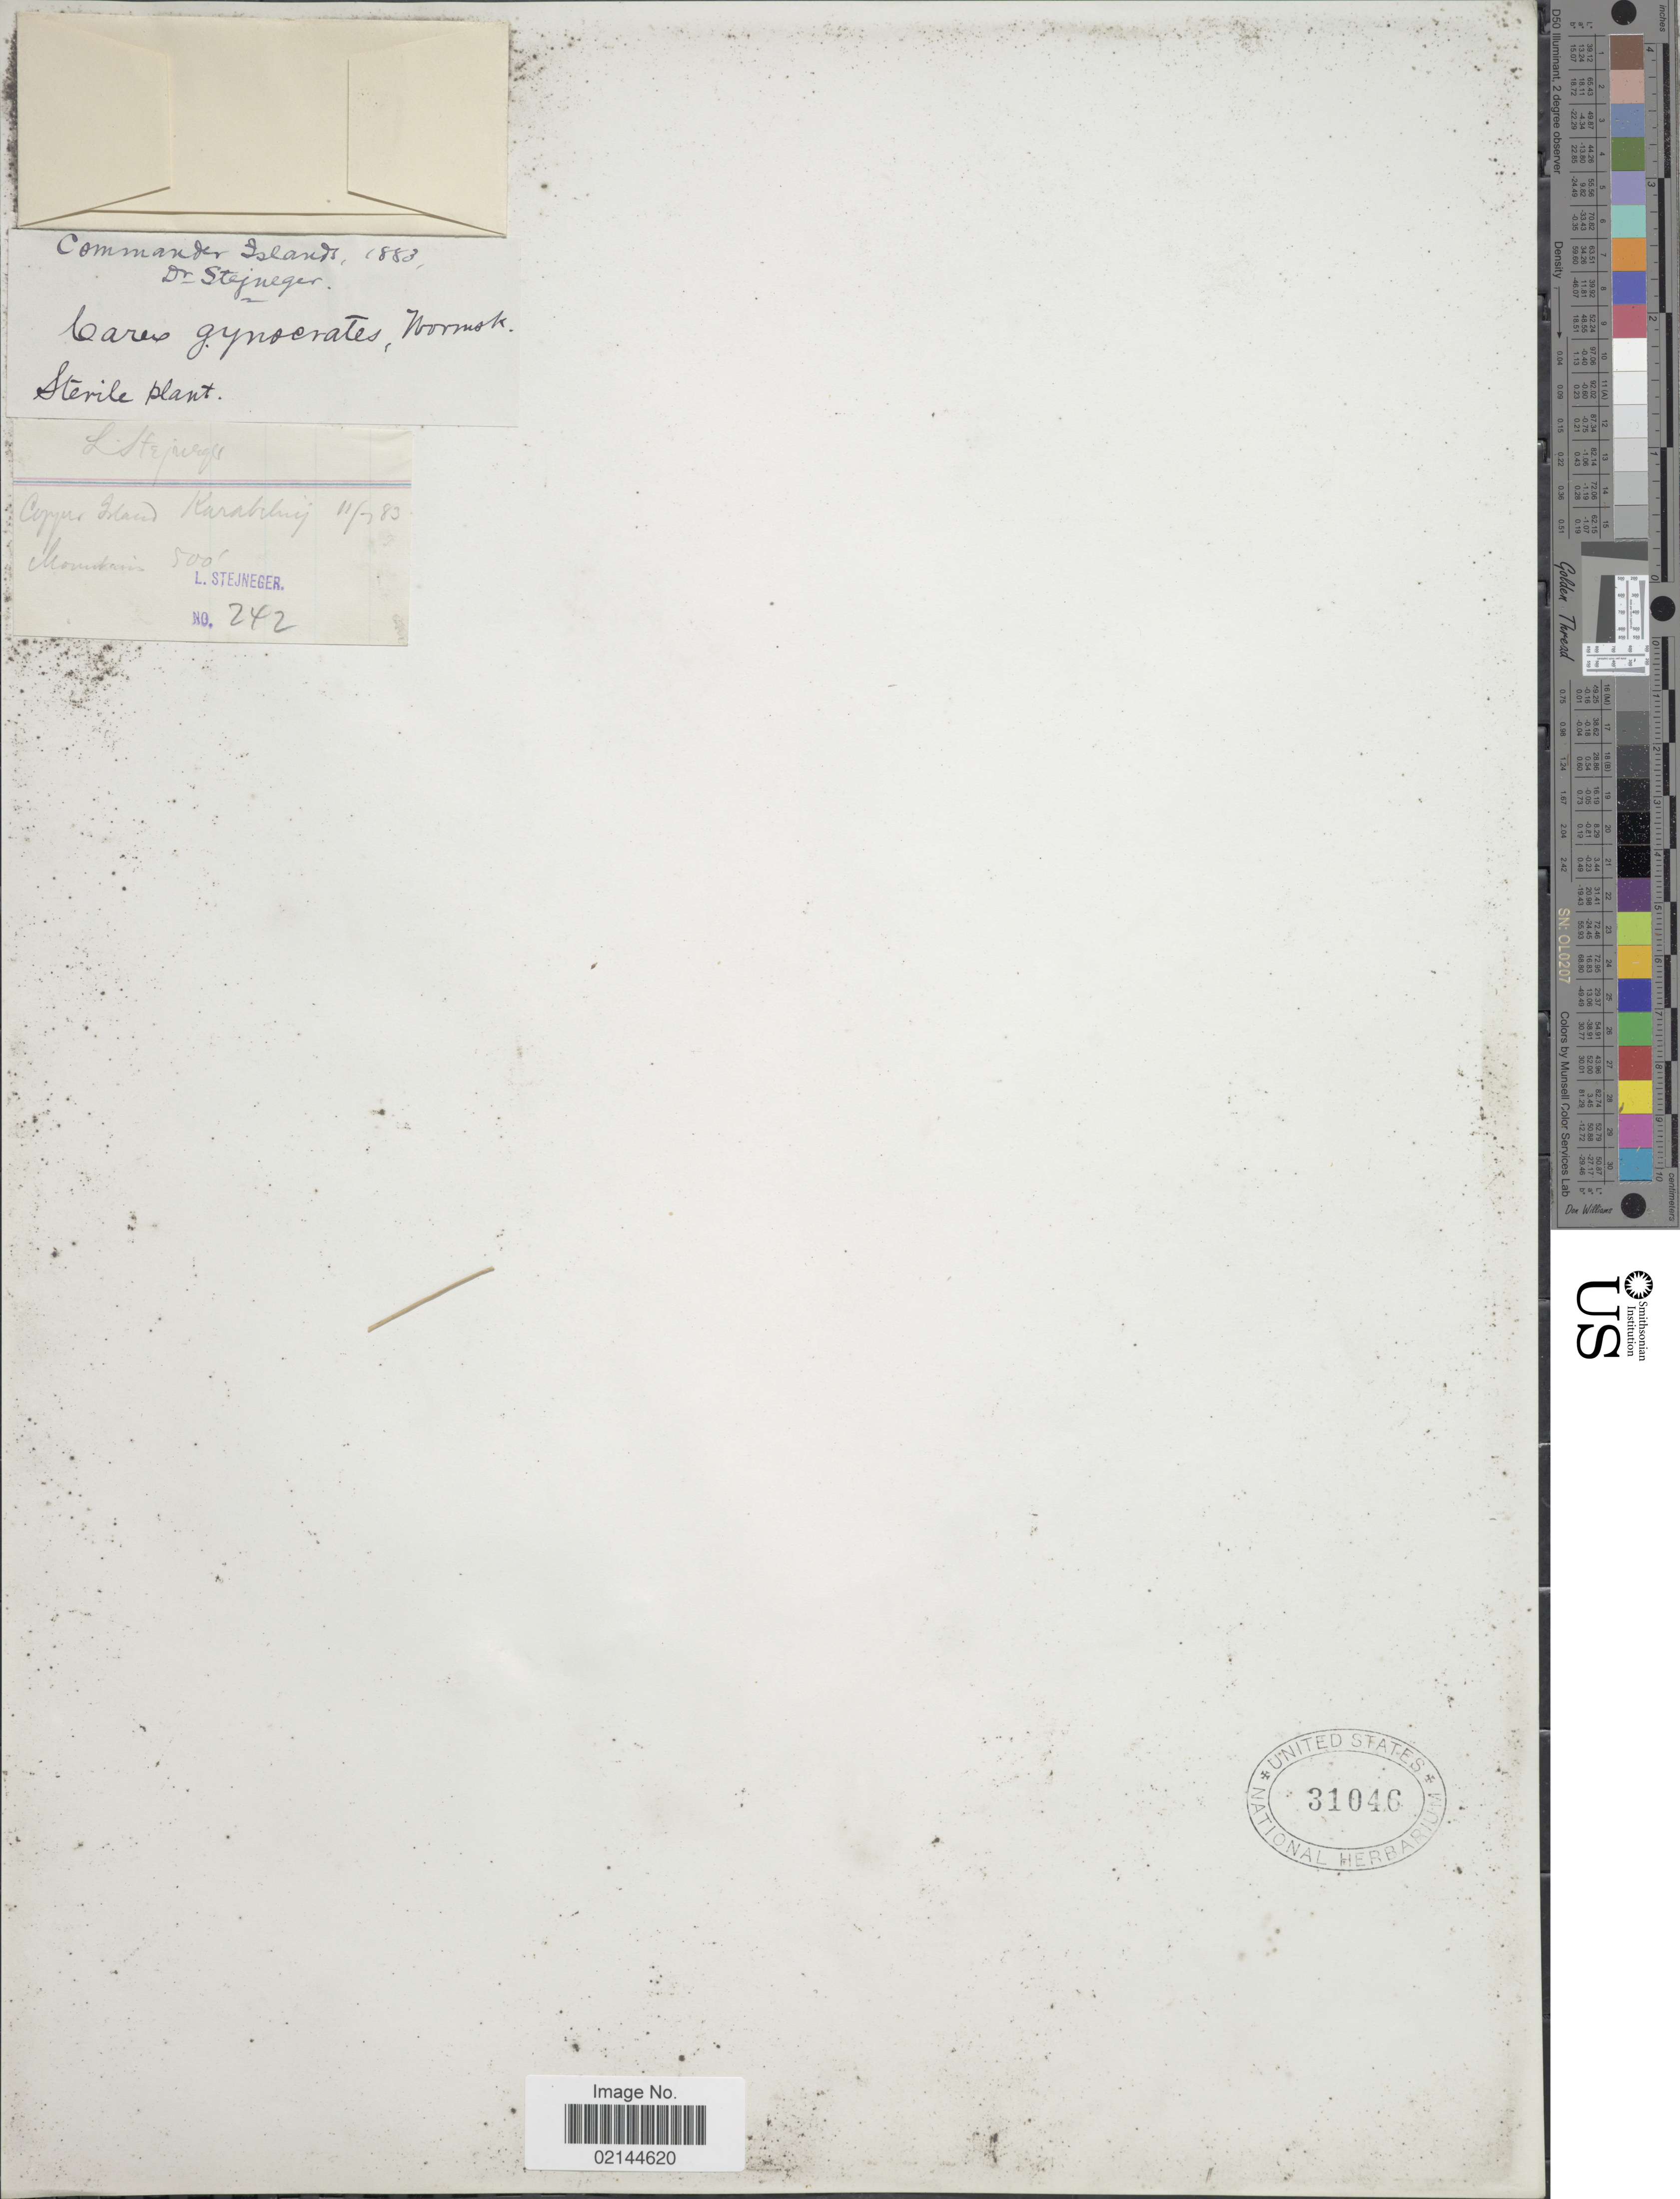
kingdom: Plantae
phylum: Tracheophyta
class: Liliopsida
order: Poales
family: Cyperaceae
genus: Carex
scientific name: Carex nardina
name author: (Hornem.) Fr.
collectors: L. Stejneger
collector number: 242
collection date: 1883-11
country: Russian Federation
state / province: Kamchatka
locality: Commander Islands, Copper Island, Karabling, Mountains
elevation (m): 152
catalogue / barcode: US 31046